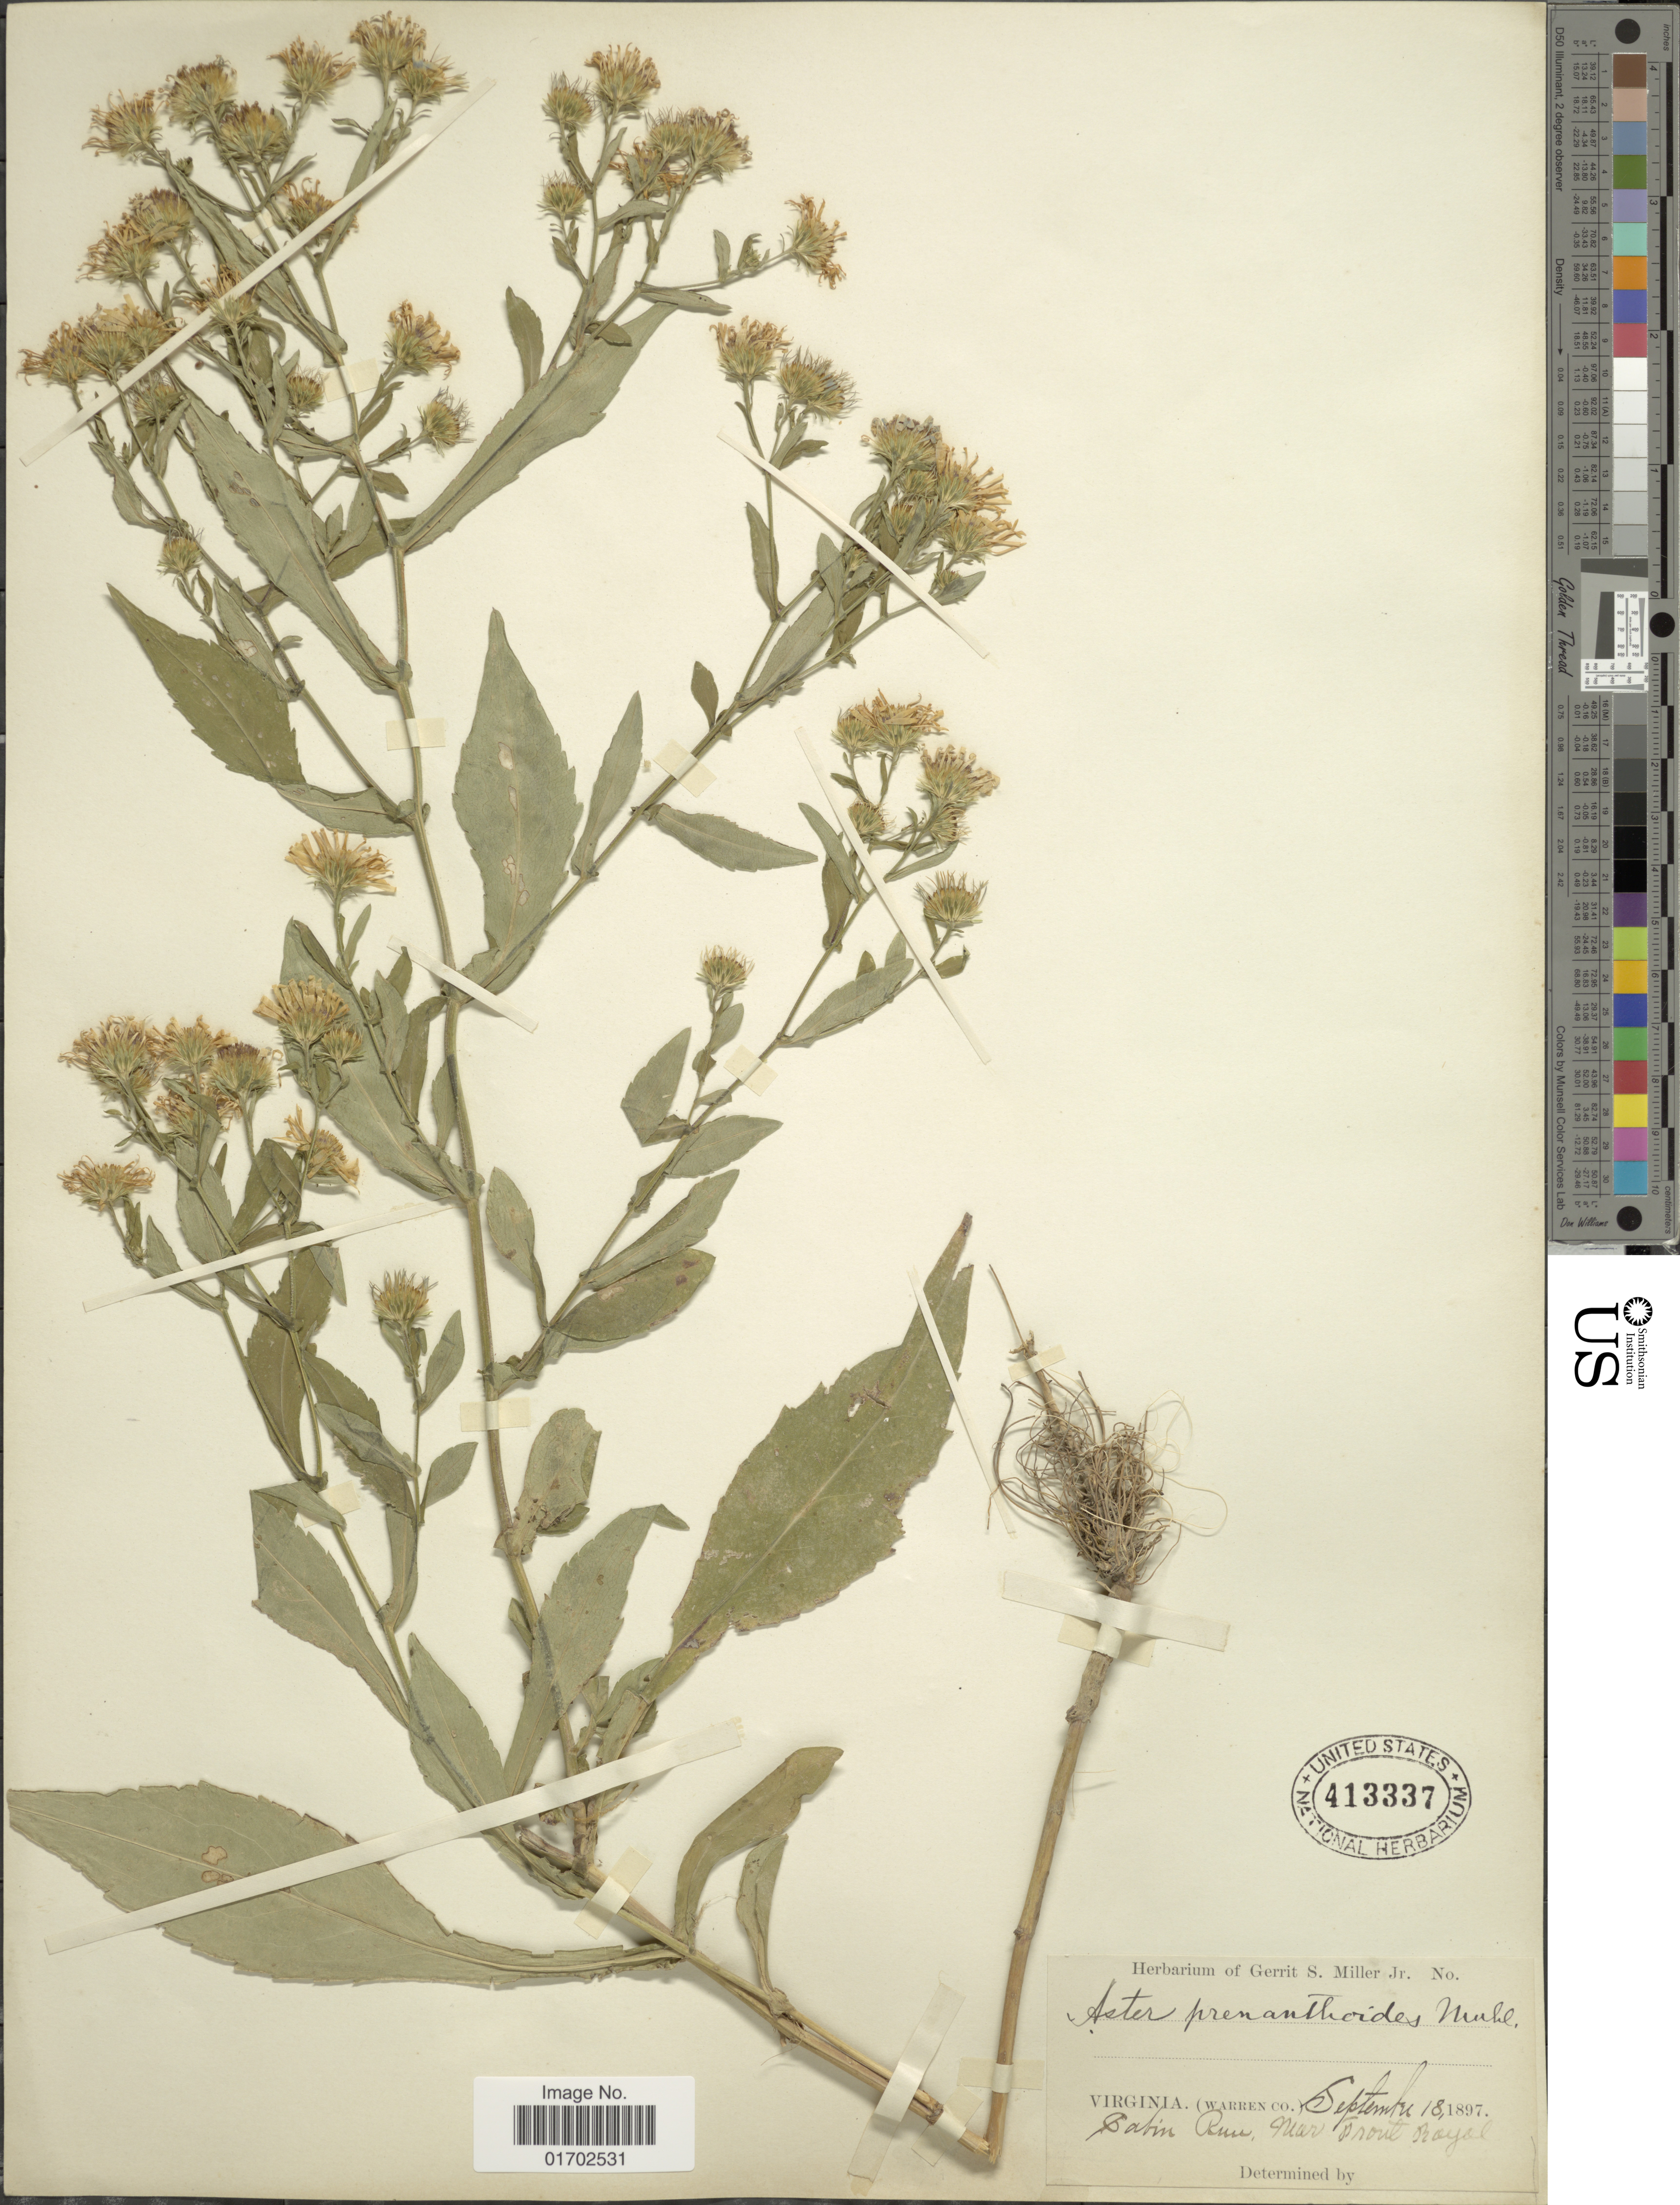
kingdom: Plantae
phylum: Tracheophyta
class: Magnoliopsida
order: Asterales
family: Asteraceae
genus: Symphyotrichum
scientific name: Symphyotrichum prenanthoides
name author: (Muhl. ex Willd.) G.L. Nesom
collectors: ex herb. Gerrit S. Miller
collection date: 1897-09-18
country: United States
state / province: Virginia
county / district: Warren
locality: Satin Run, near Front Royal.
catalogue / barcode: US 413337